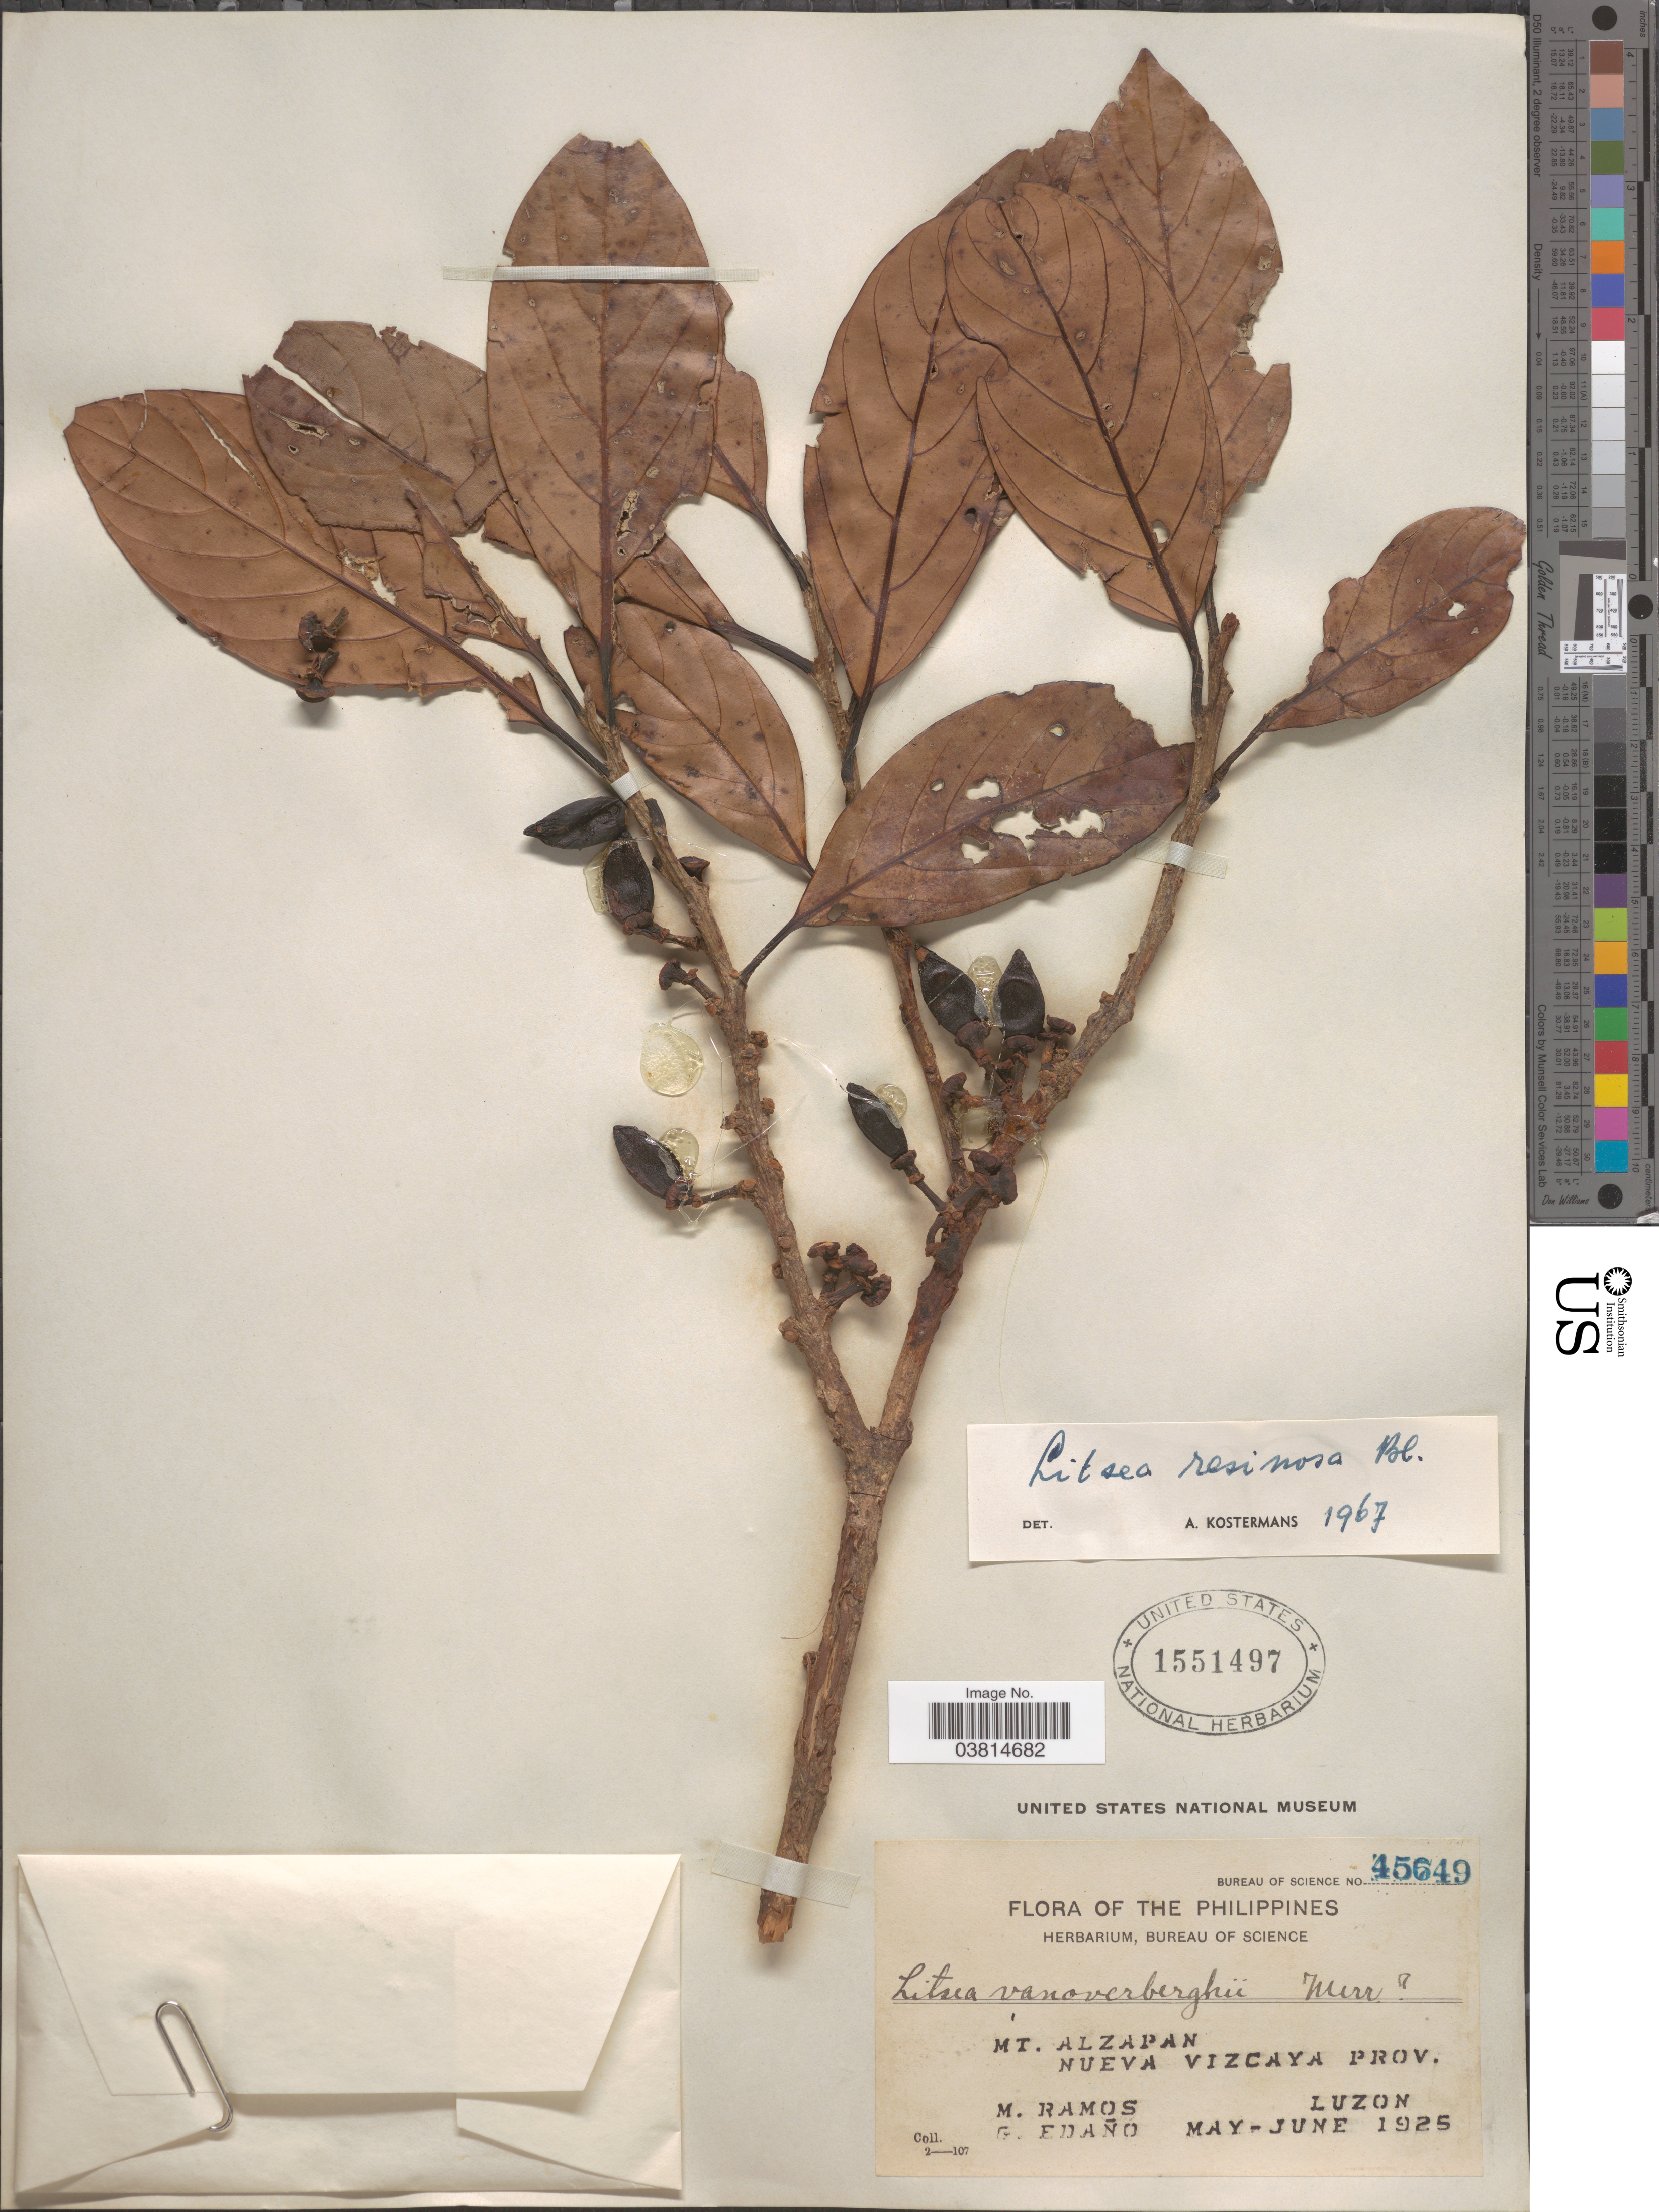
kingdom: Plantae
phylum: Tracheophyta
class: Magnoliopsida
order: Laurales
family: Lauraceae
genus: Litsea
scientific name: Litsea resinosa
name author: Blume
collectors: M. Ramos & G. Edaño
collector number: Bureau of Science 45649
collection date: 1925-05/1925-06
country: Philippines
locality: Mt. Alzapan. Nueva Vizcaya Prov. Luzon.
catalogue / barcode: US 1551497